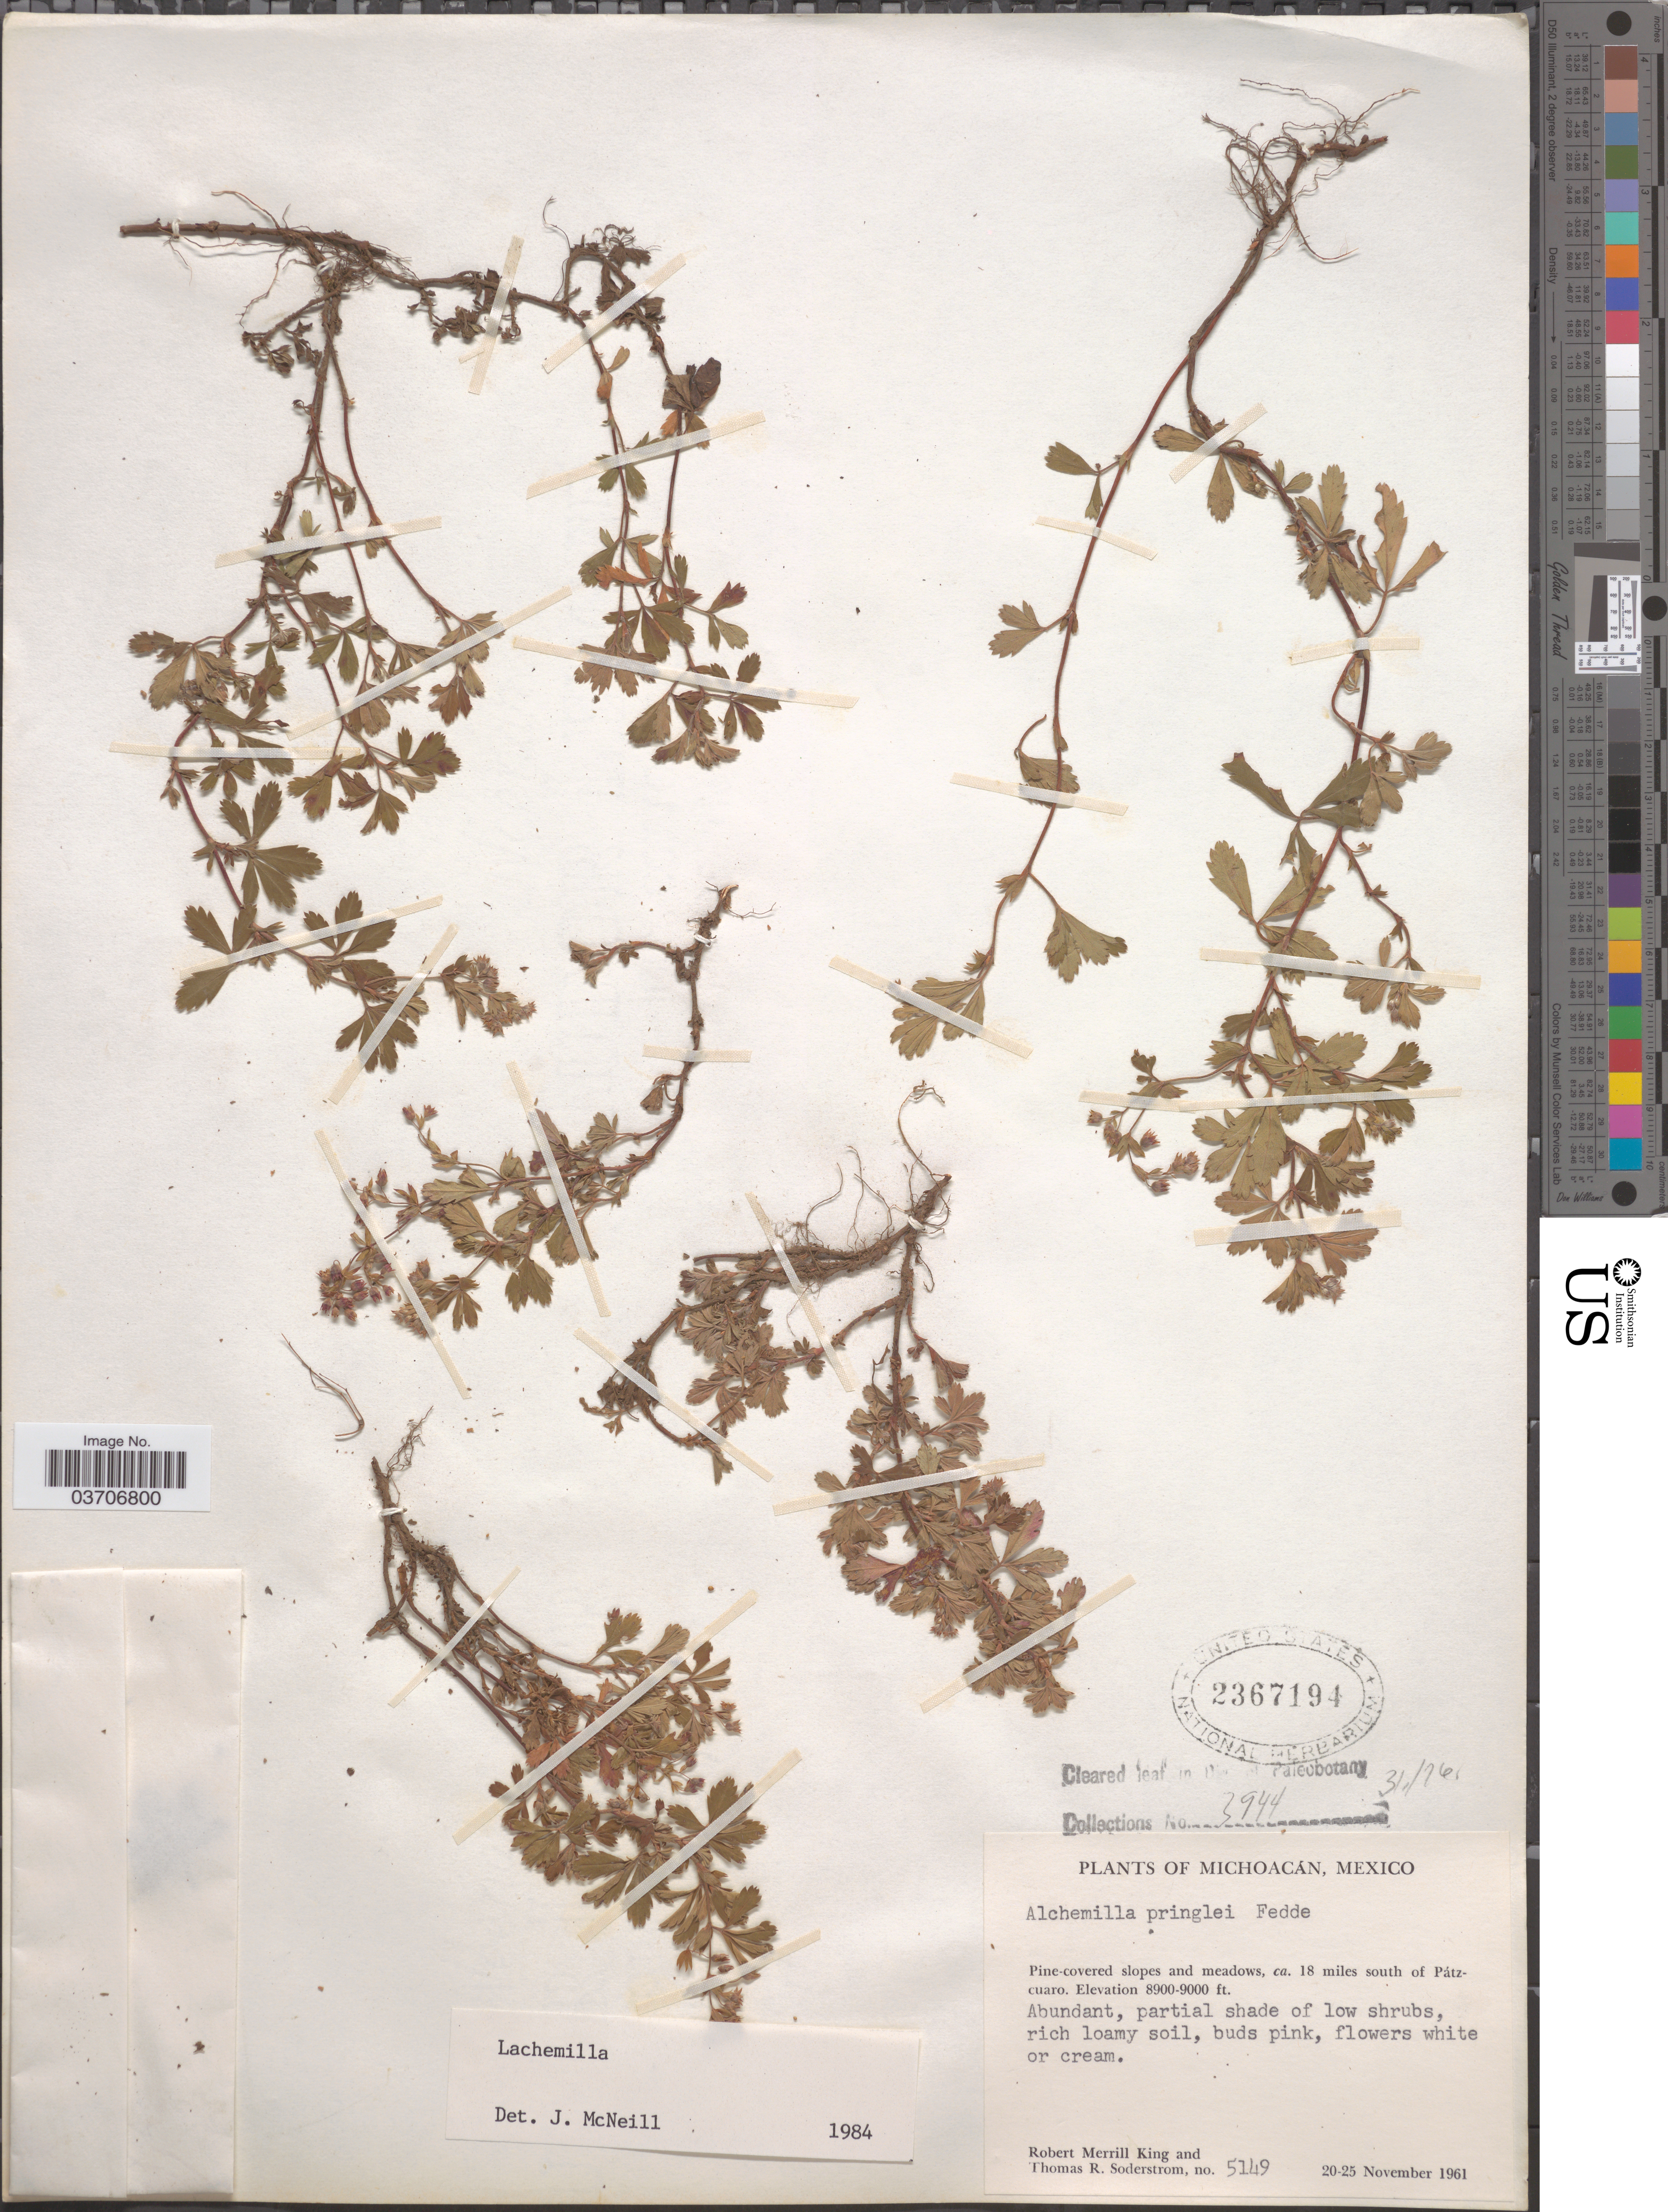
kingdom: Plantae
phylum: Tracheophyta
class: Magnoliopsida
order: Rosales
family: Rosaceae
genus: Lachemilla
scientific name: Lachemilla sp.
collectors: R. M. King & T. R. Soderstrom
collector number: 5149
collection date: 1961-11-20/1961-11-25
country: Mexico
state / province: Michoacán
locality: Ca. 18 miles south of Pátzcuaro.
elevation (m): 2713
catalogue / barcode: US 2367194